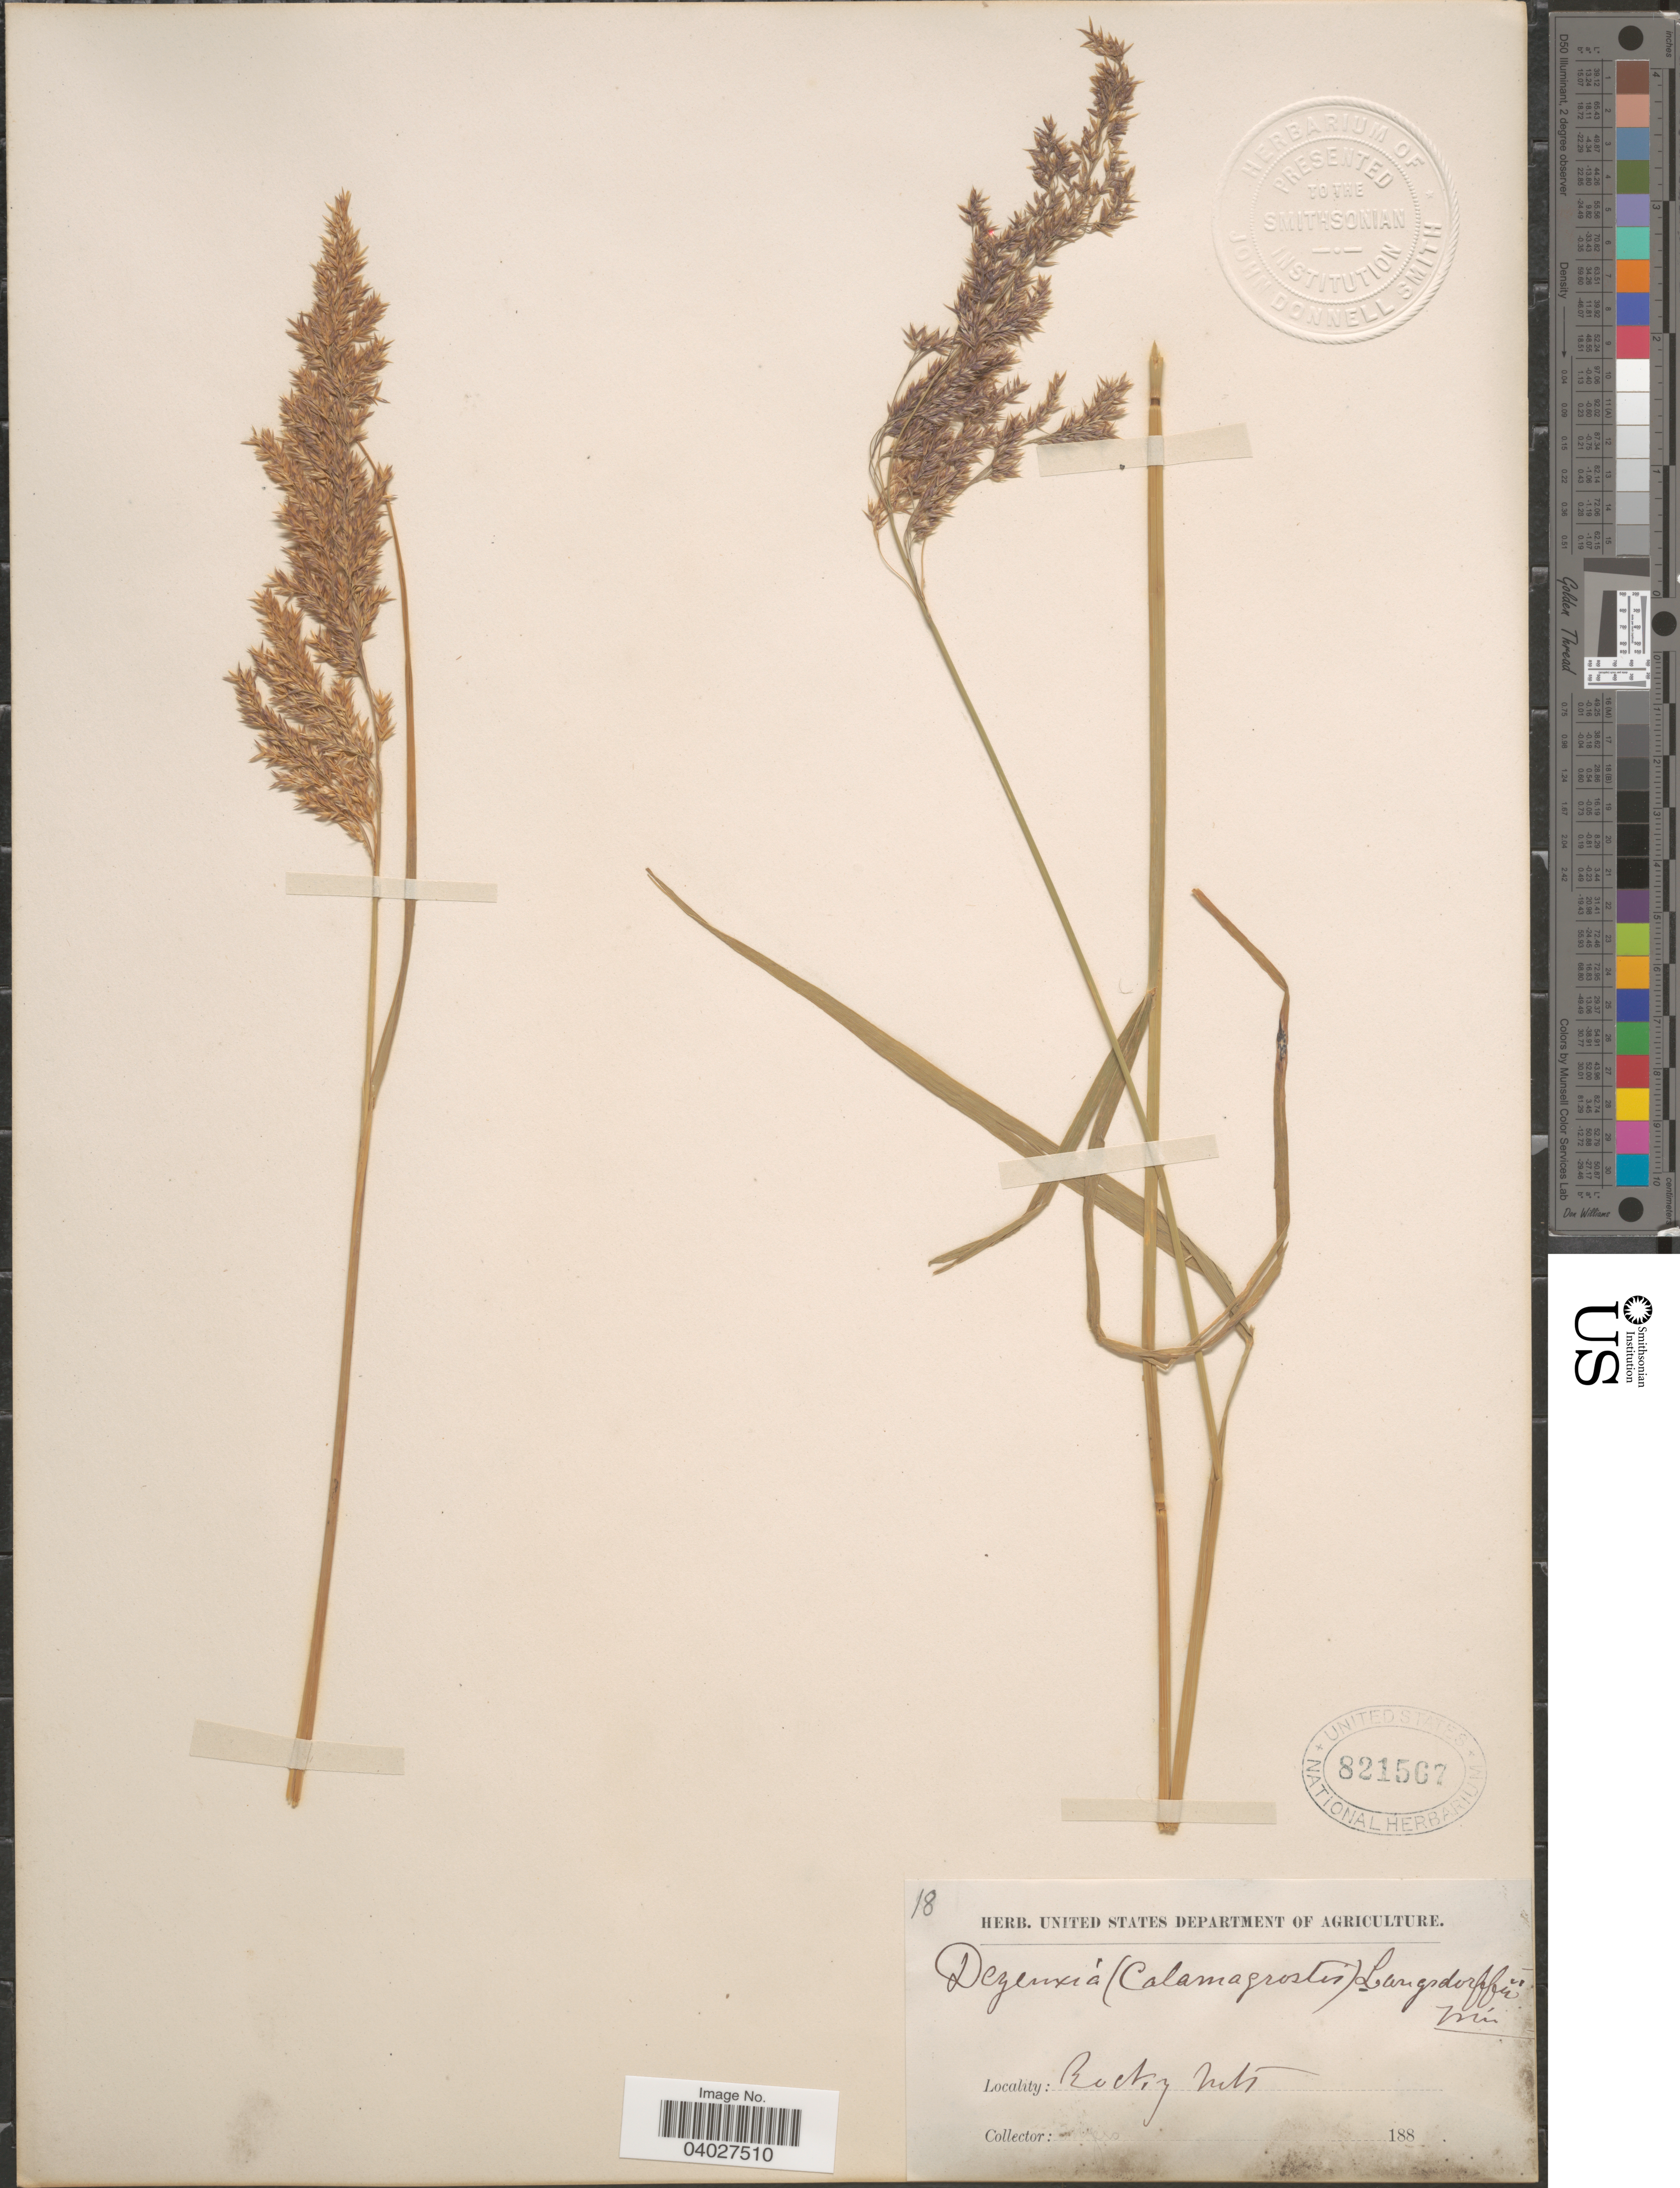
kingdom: Plantae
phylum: Tracheophyta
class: Liliopsida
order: Poales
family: Poaceae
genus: Calamagrostis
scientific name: Calamagrostis canadensis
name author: (Michx.) P. Beauv.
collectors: Myers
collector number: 18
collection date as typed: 188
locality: Rocky Mts.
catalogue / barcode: US 821567